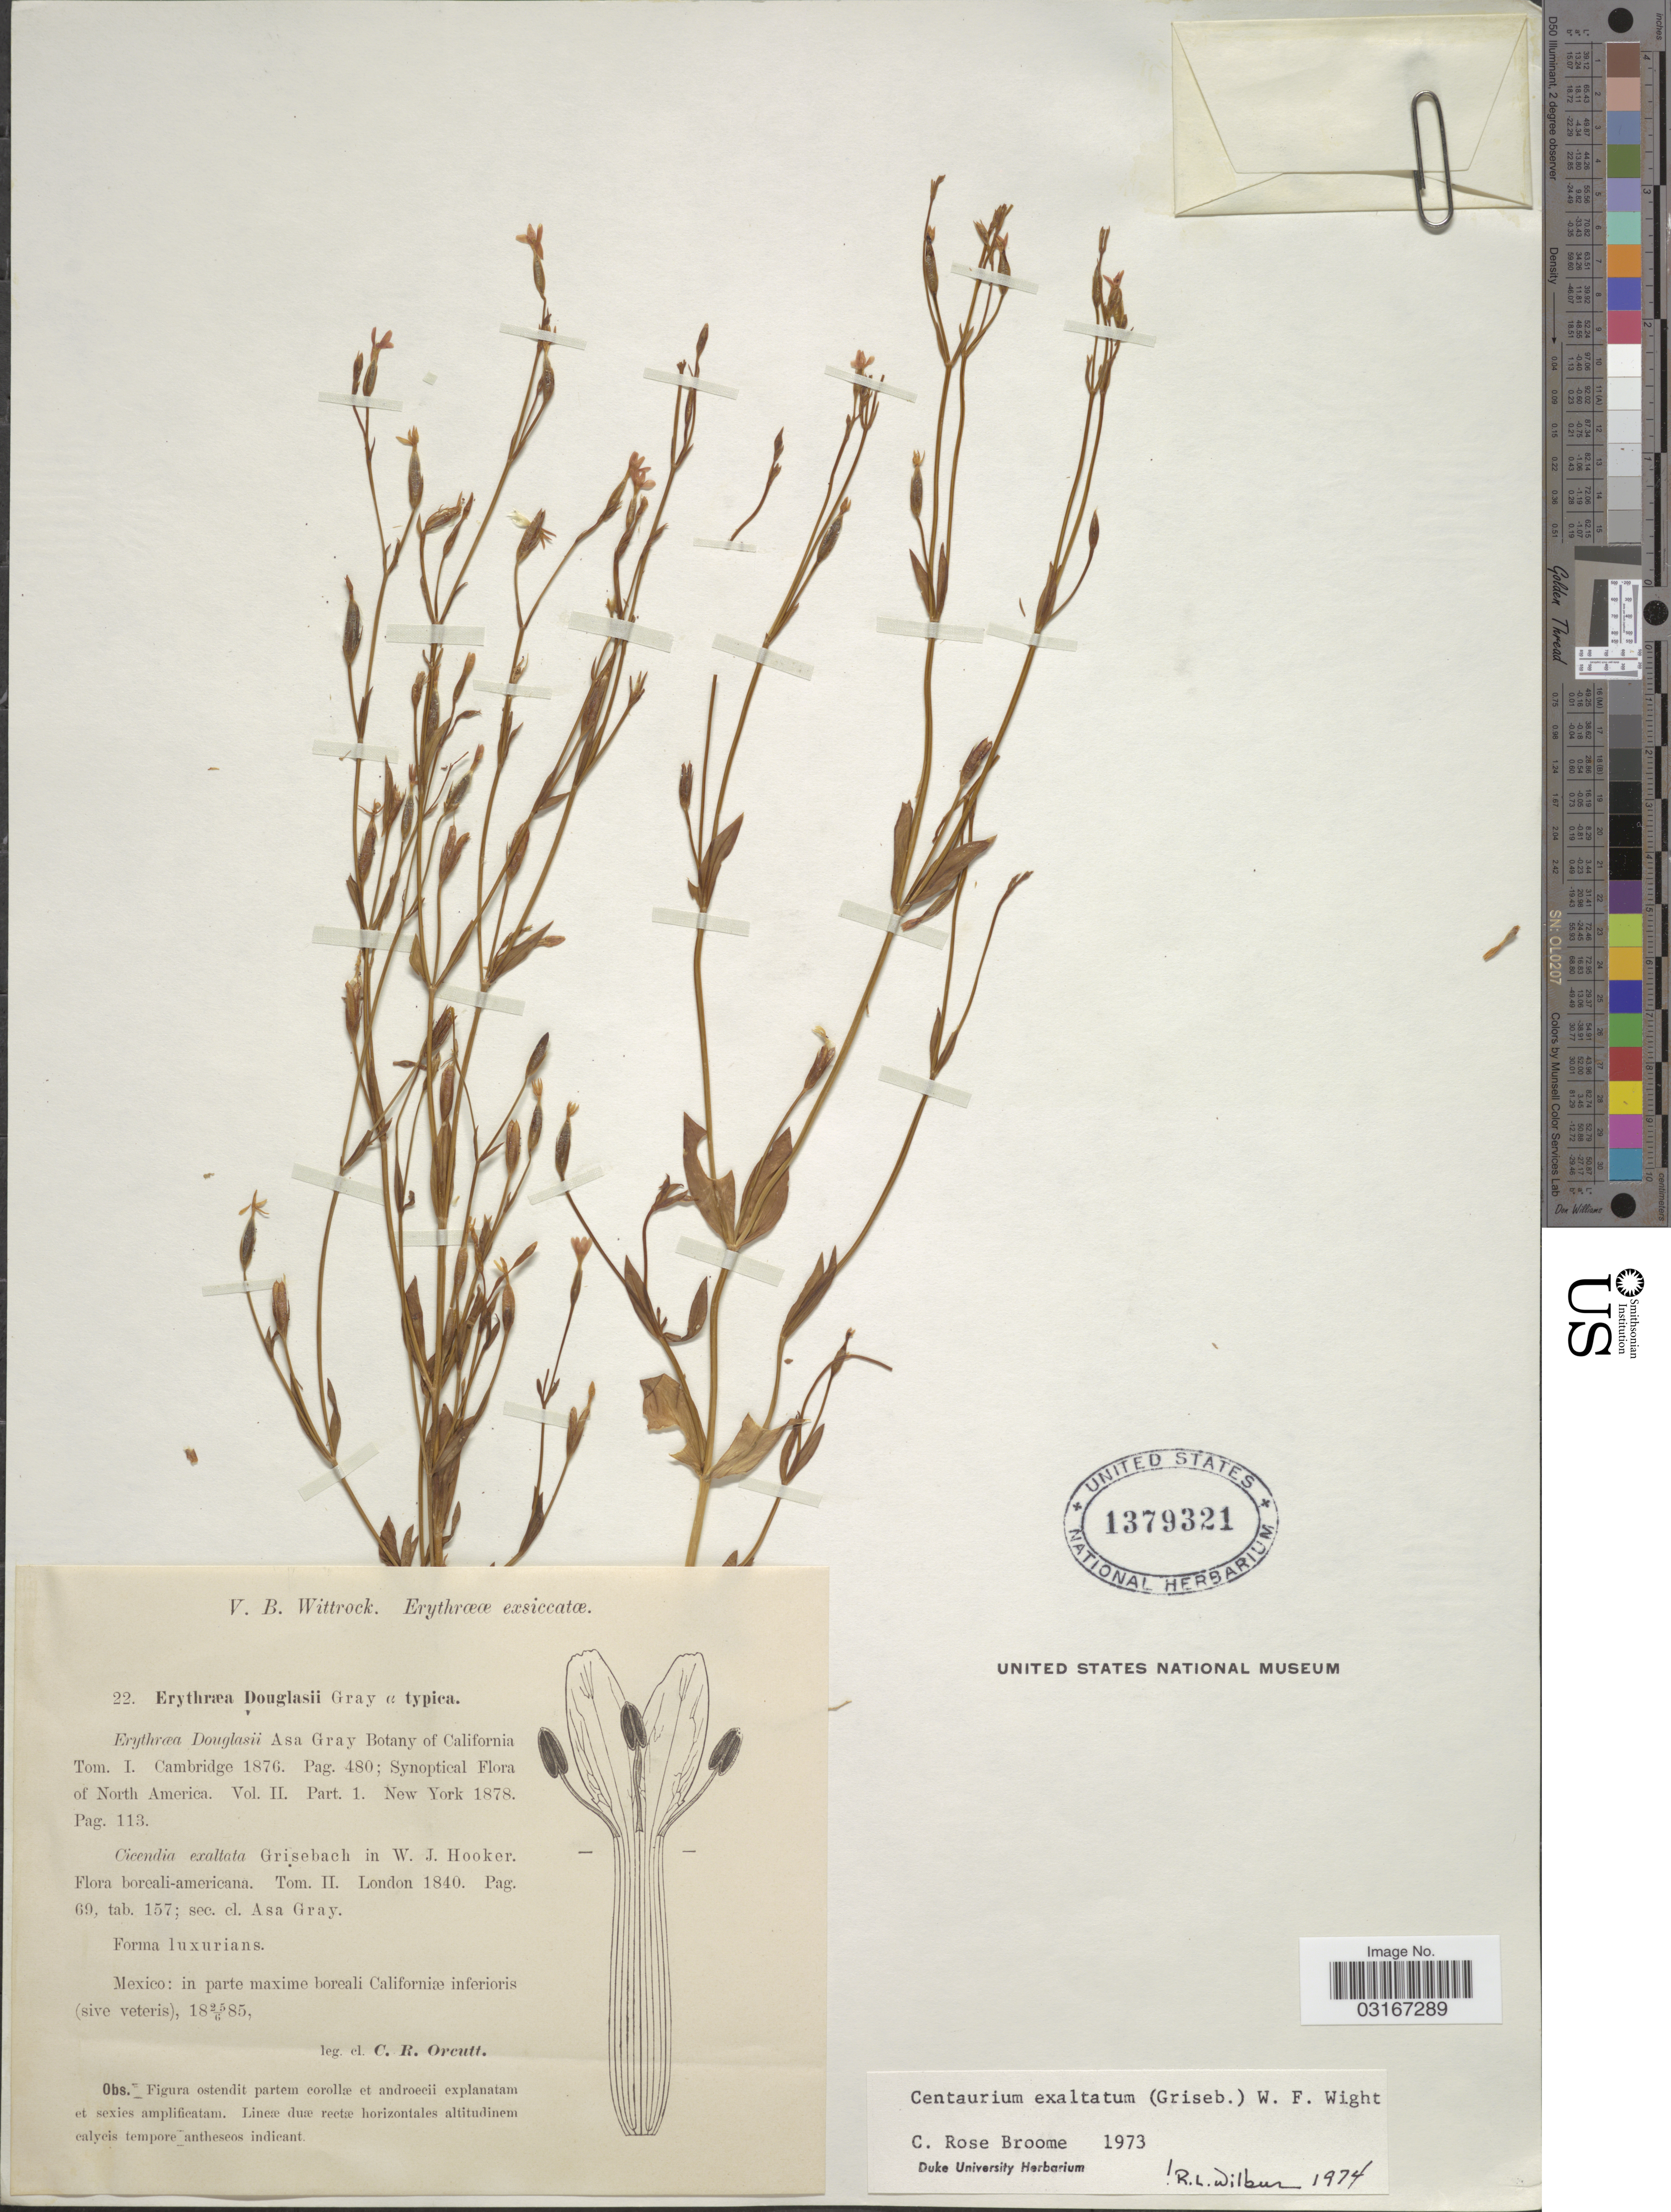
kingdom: Plantae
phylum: Tracheophyta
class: Magnoliopsida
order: Gentianales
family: Gentianaceae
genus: Centaurium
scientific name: Centaurium exaltatum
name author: (Griseb.) W. Wight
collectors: C. R. Orcutt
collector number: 22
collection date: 1885-06-25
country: Mexico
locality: In parte maxime boreali Californiæ inferioris (sive veteris).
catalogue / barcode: US 1379321